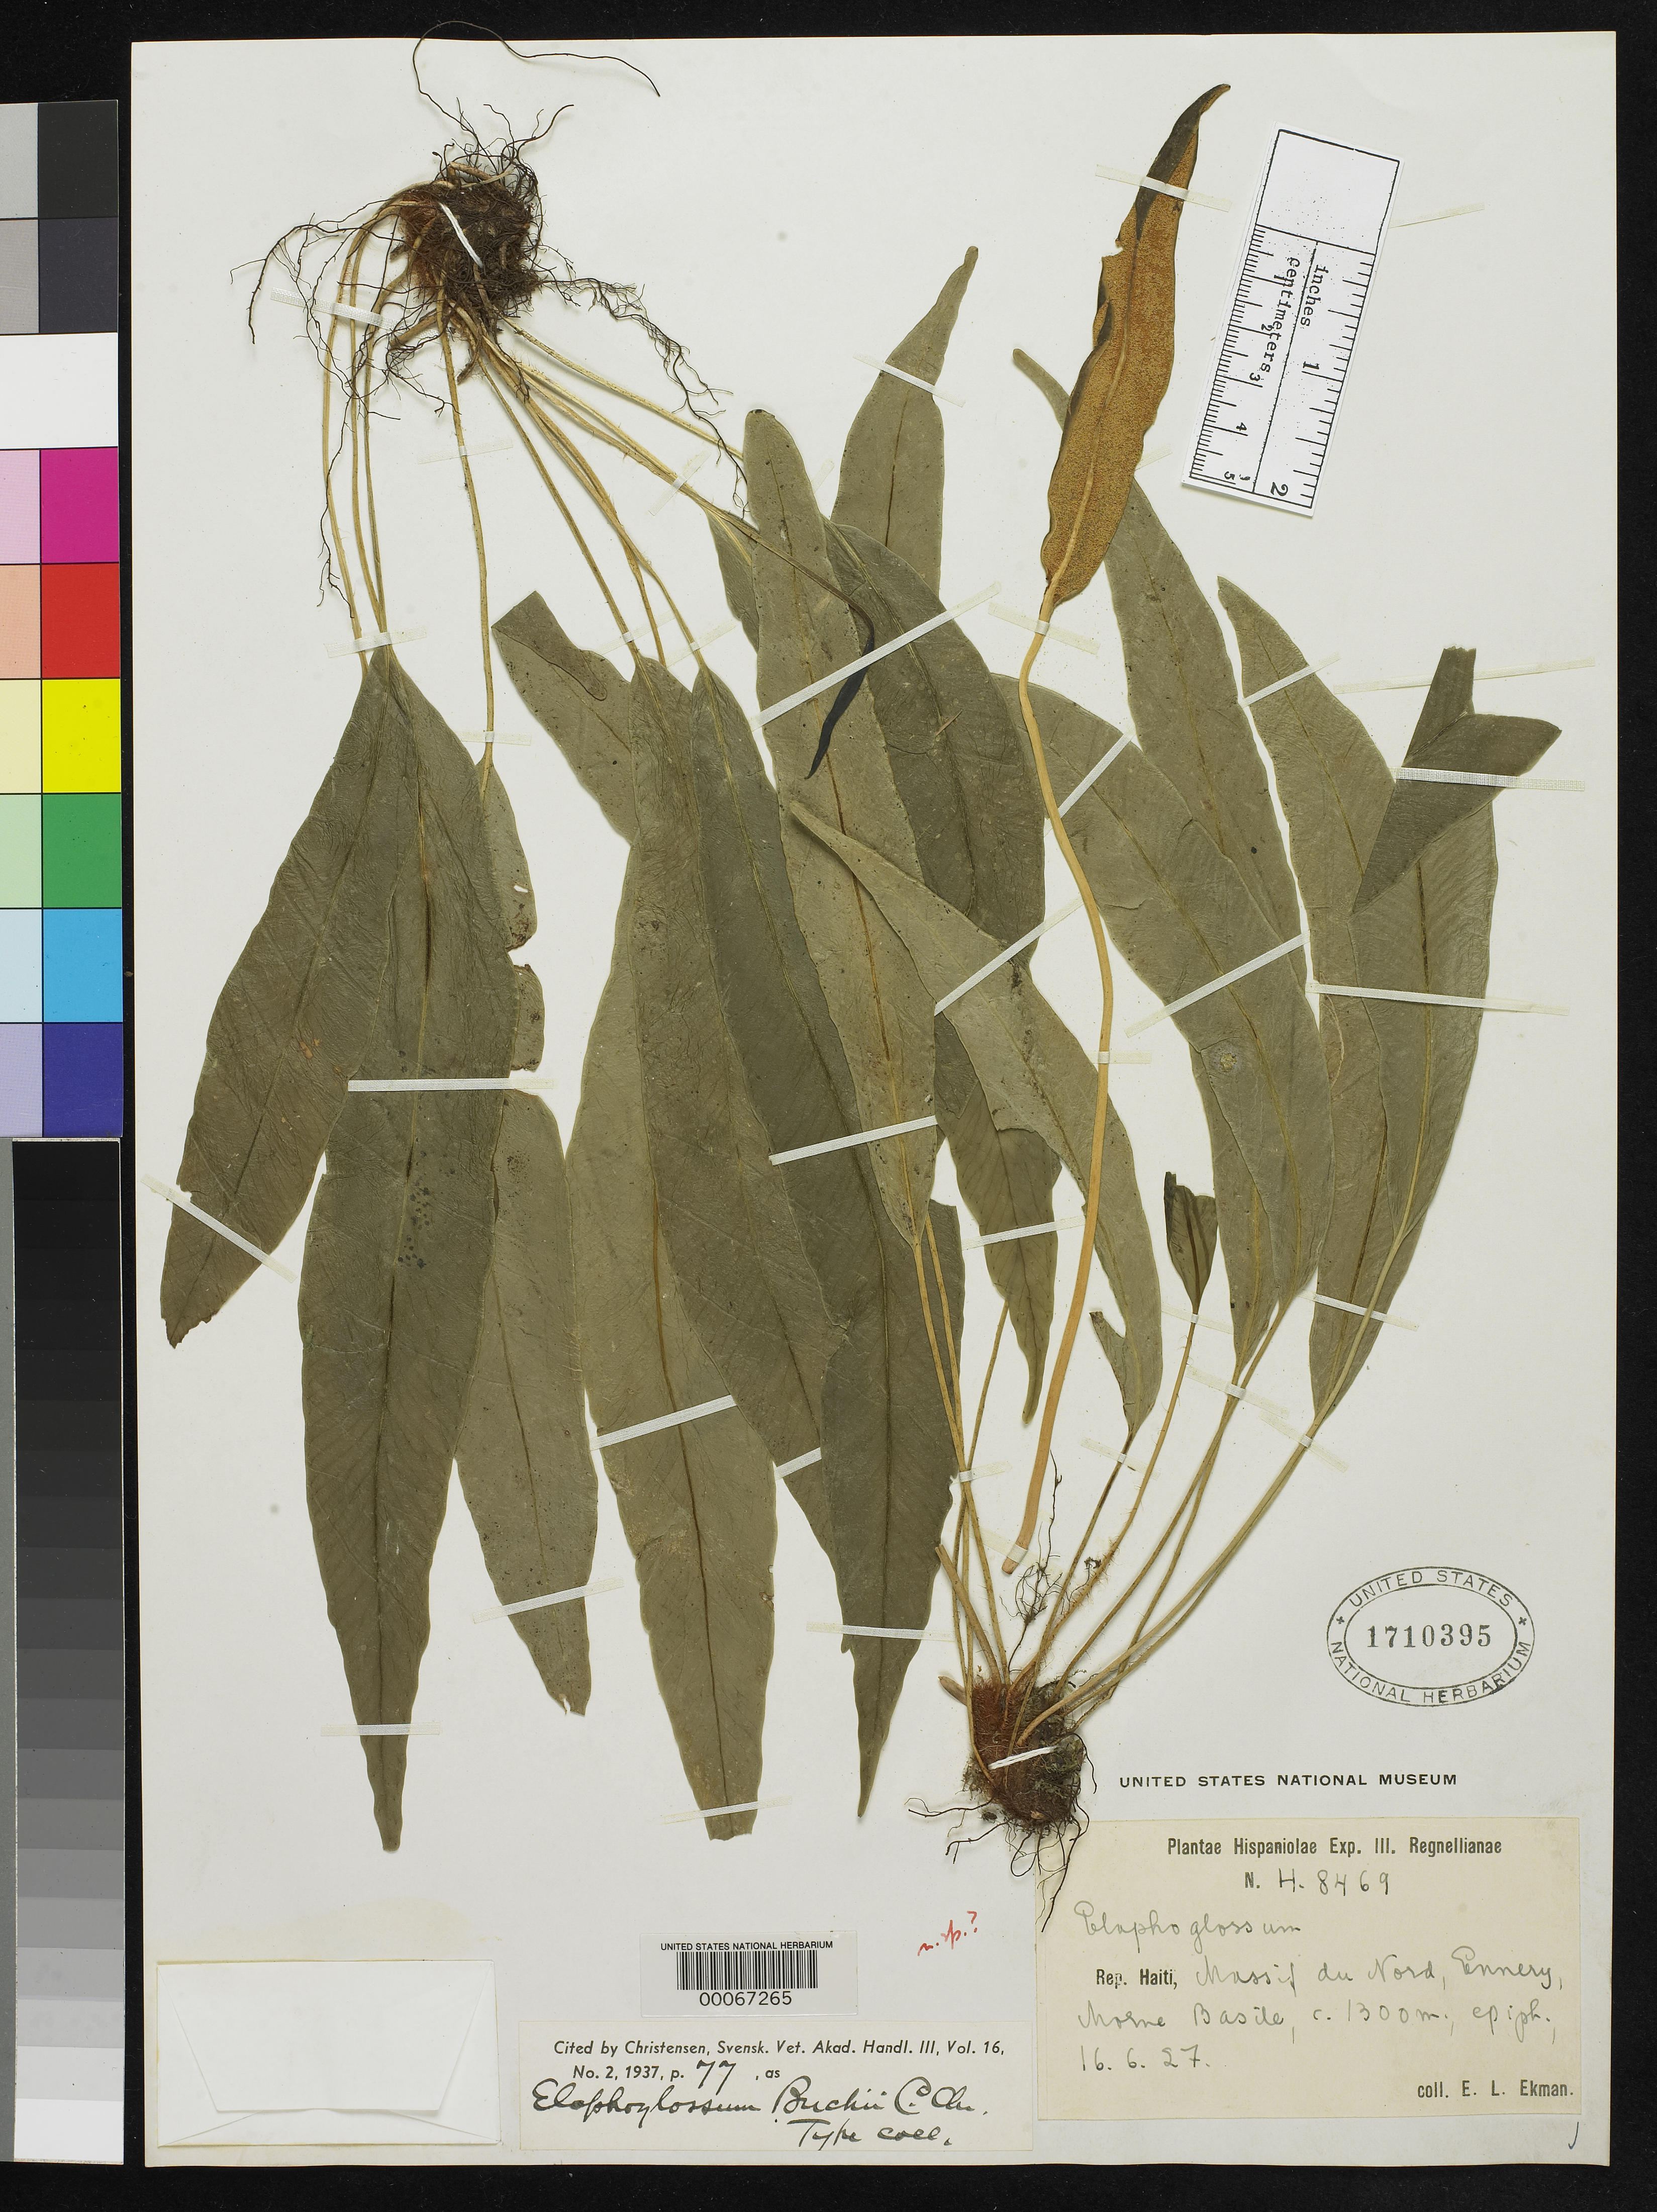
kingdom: Plantae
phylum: Tracheophyta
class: Polypodiopsida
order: Polypodiales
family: Dryopteridaceae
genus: Elaphoglossum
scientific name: Elaphoglossum buchii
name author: C. Chr.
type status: Isotype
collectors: E. L. Ekman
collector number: H8469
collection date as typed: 16 Apr 1927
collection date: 1927-04-16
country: Haiti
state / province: Nord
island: Hispaniola Island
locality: Ennery, M. Basile.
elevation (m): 1300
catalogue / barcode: US 1710395